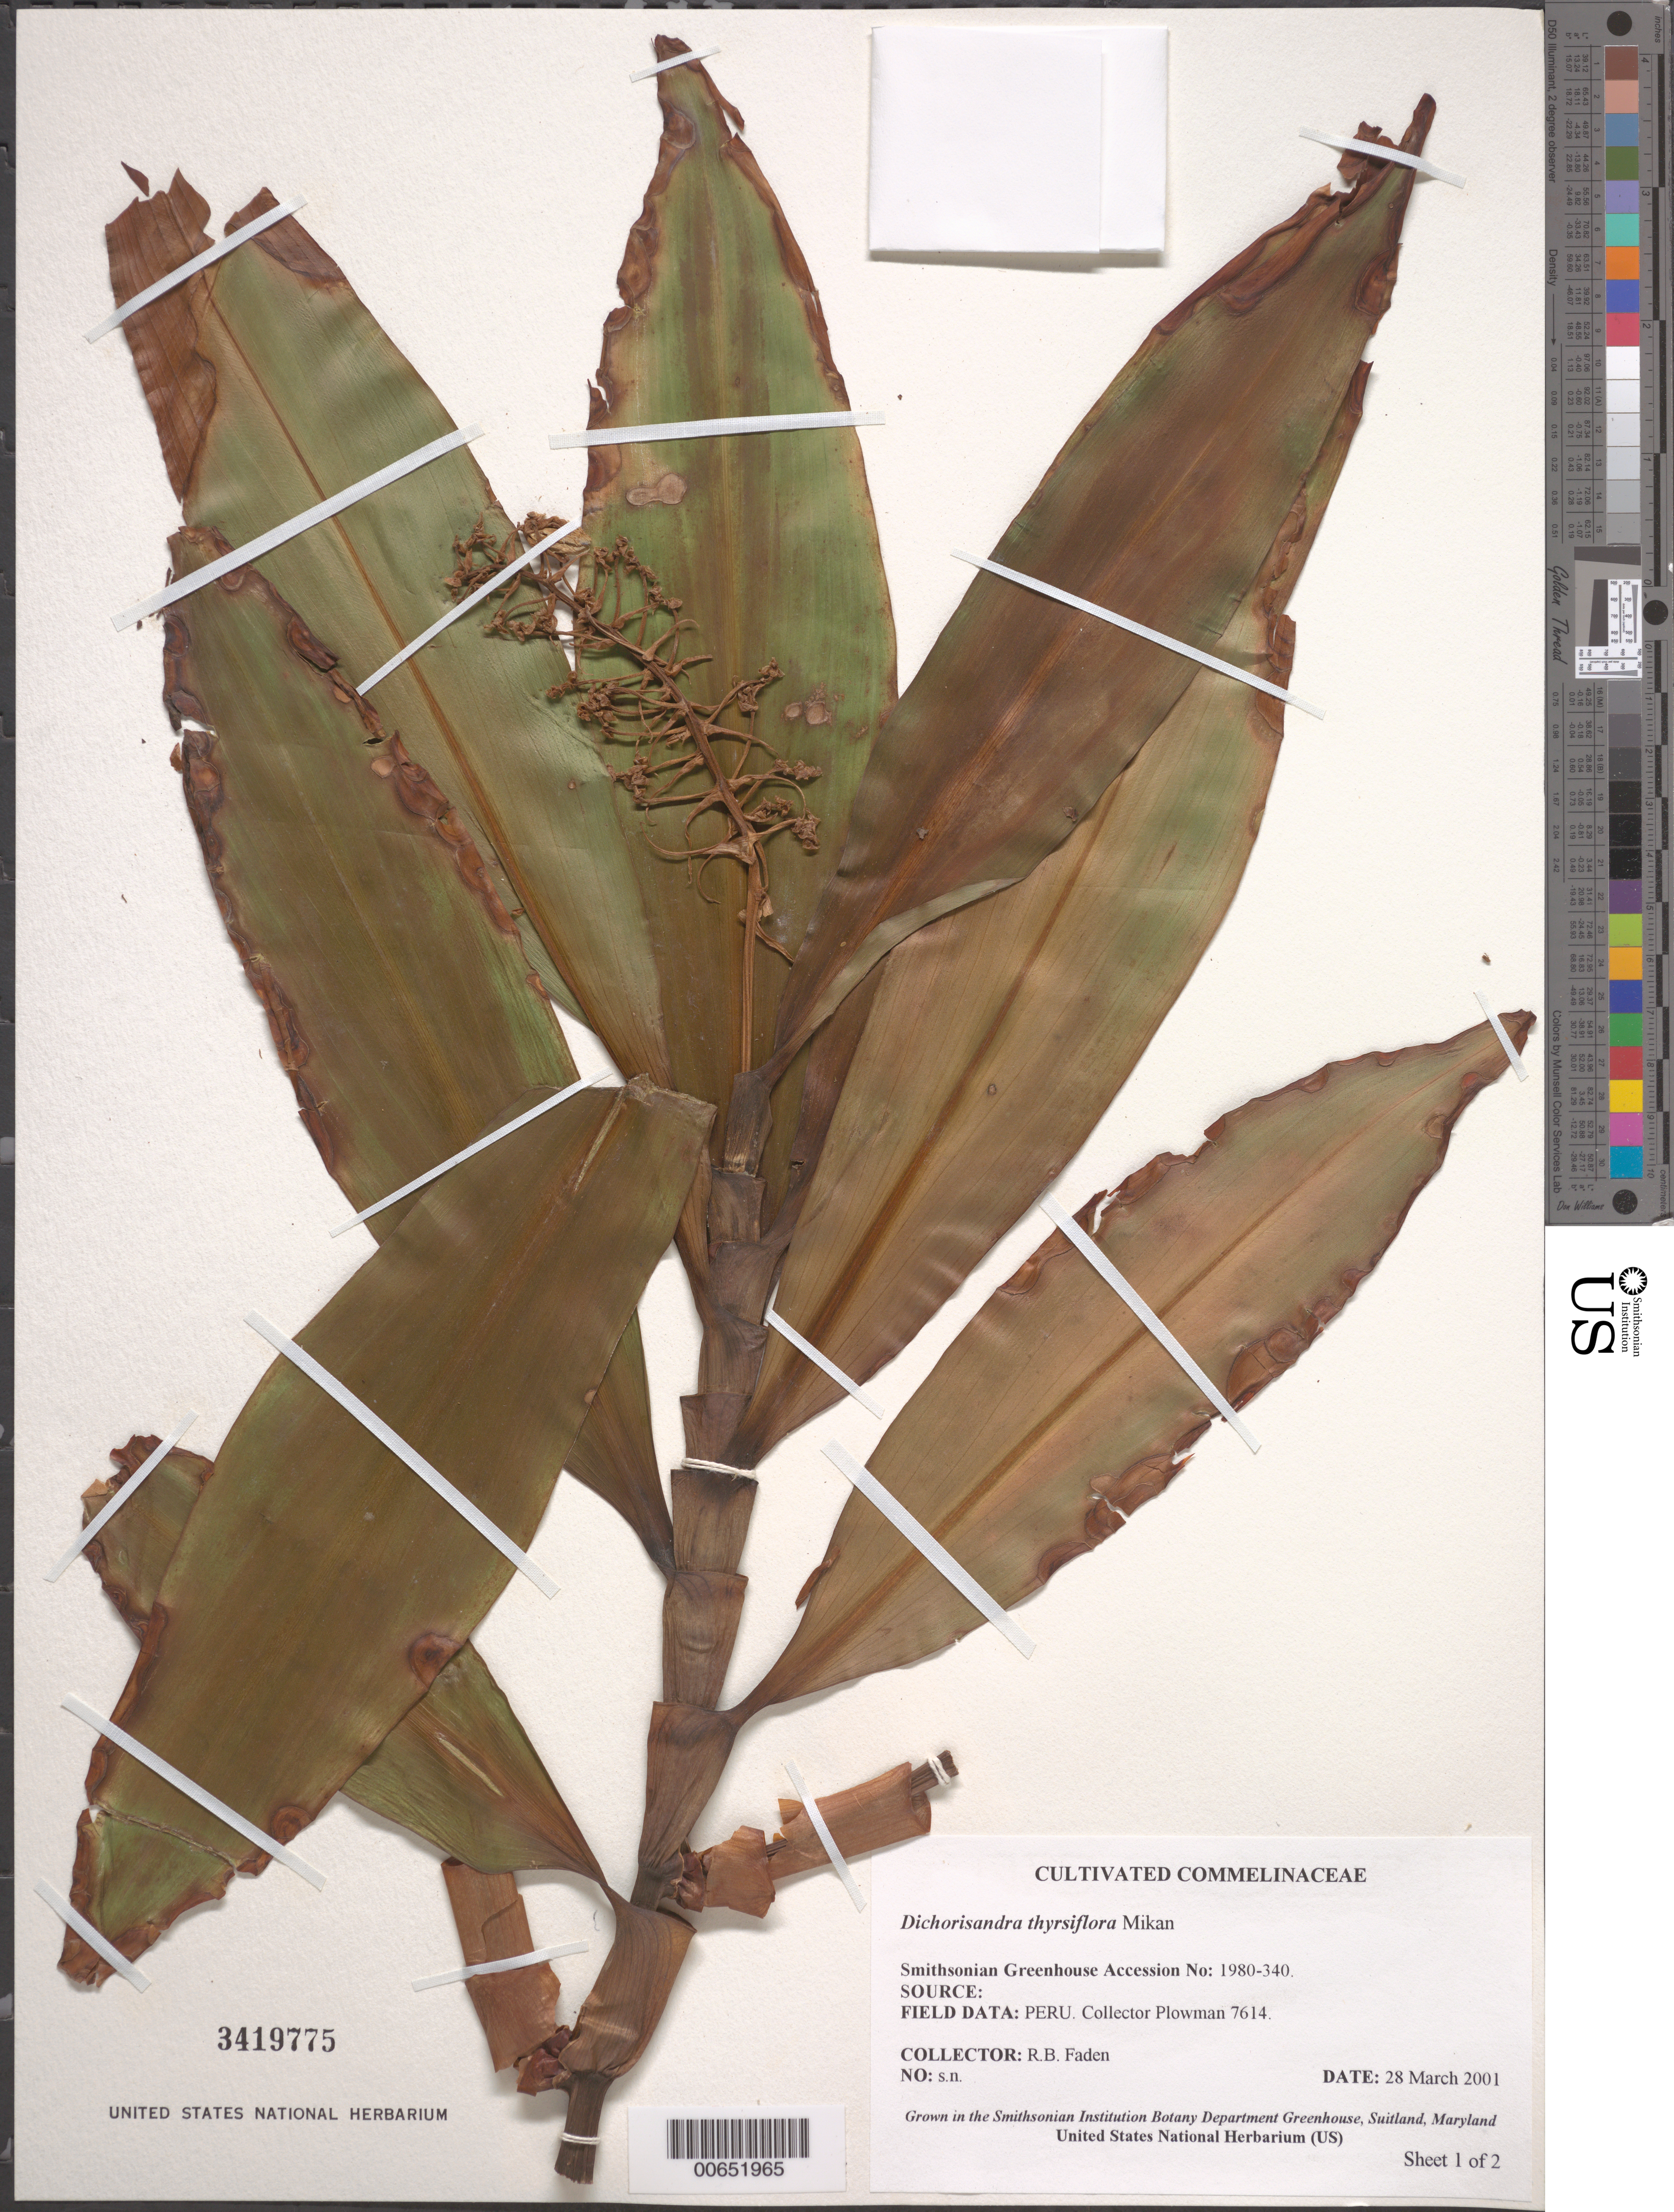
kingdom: Plantae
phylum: Tracheophyta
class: Liliopsida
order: Commelinales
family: Commelinaceae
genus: Dichorisandra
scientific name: Dichorisandra thyrsiflora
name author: J.C. Mikan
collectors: R. B. Faden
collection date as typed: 28 03 2001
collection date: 2001-03-28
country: United States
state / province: Maryland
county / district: Charles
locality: Smithsonian greenhouse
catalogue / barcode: US 3419775